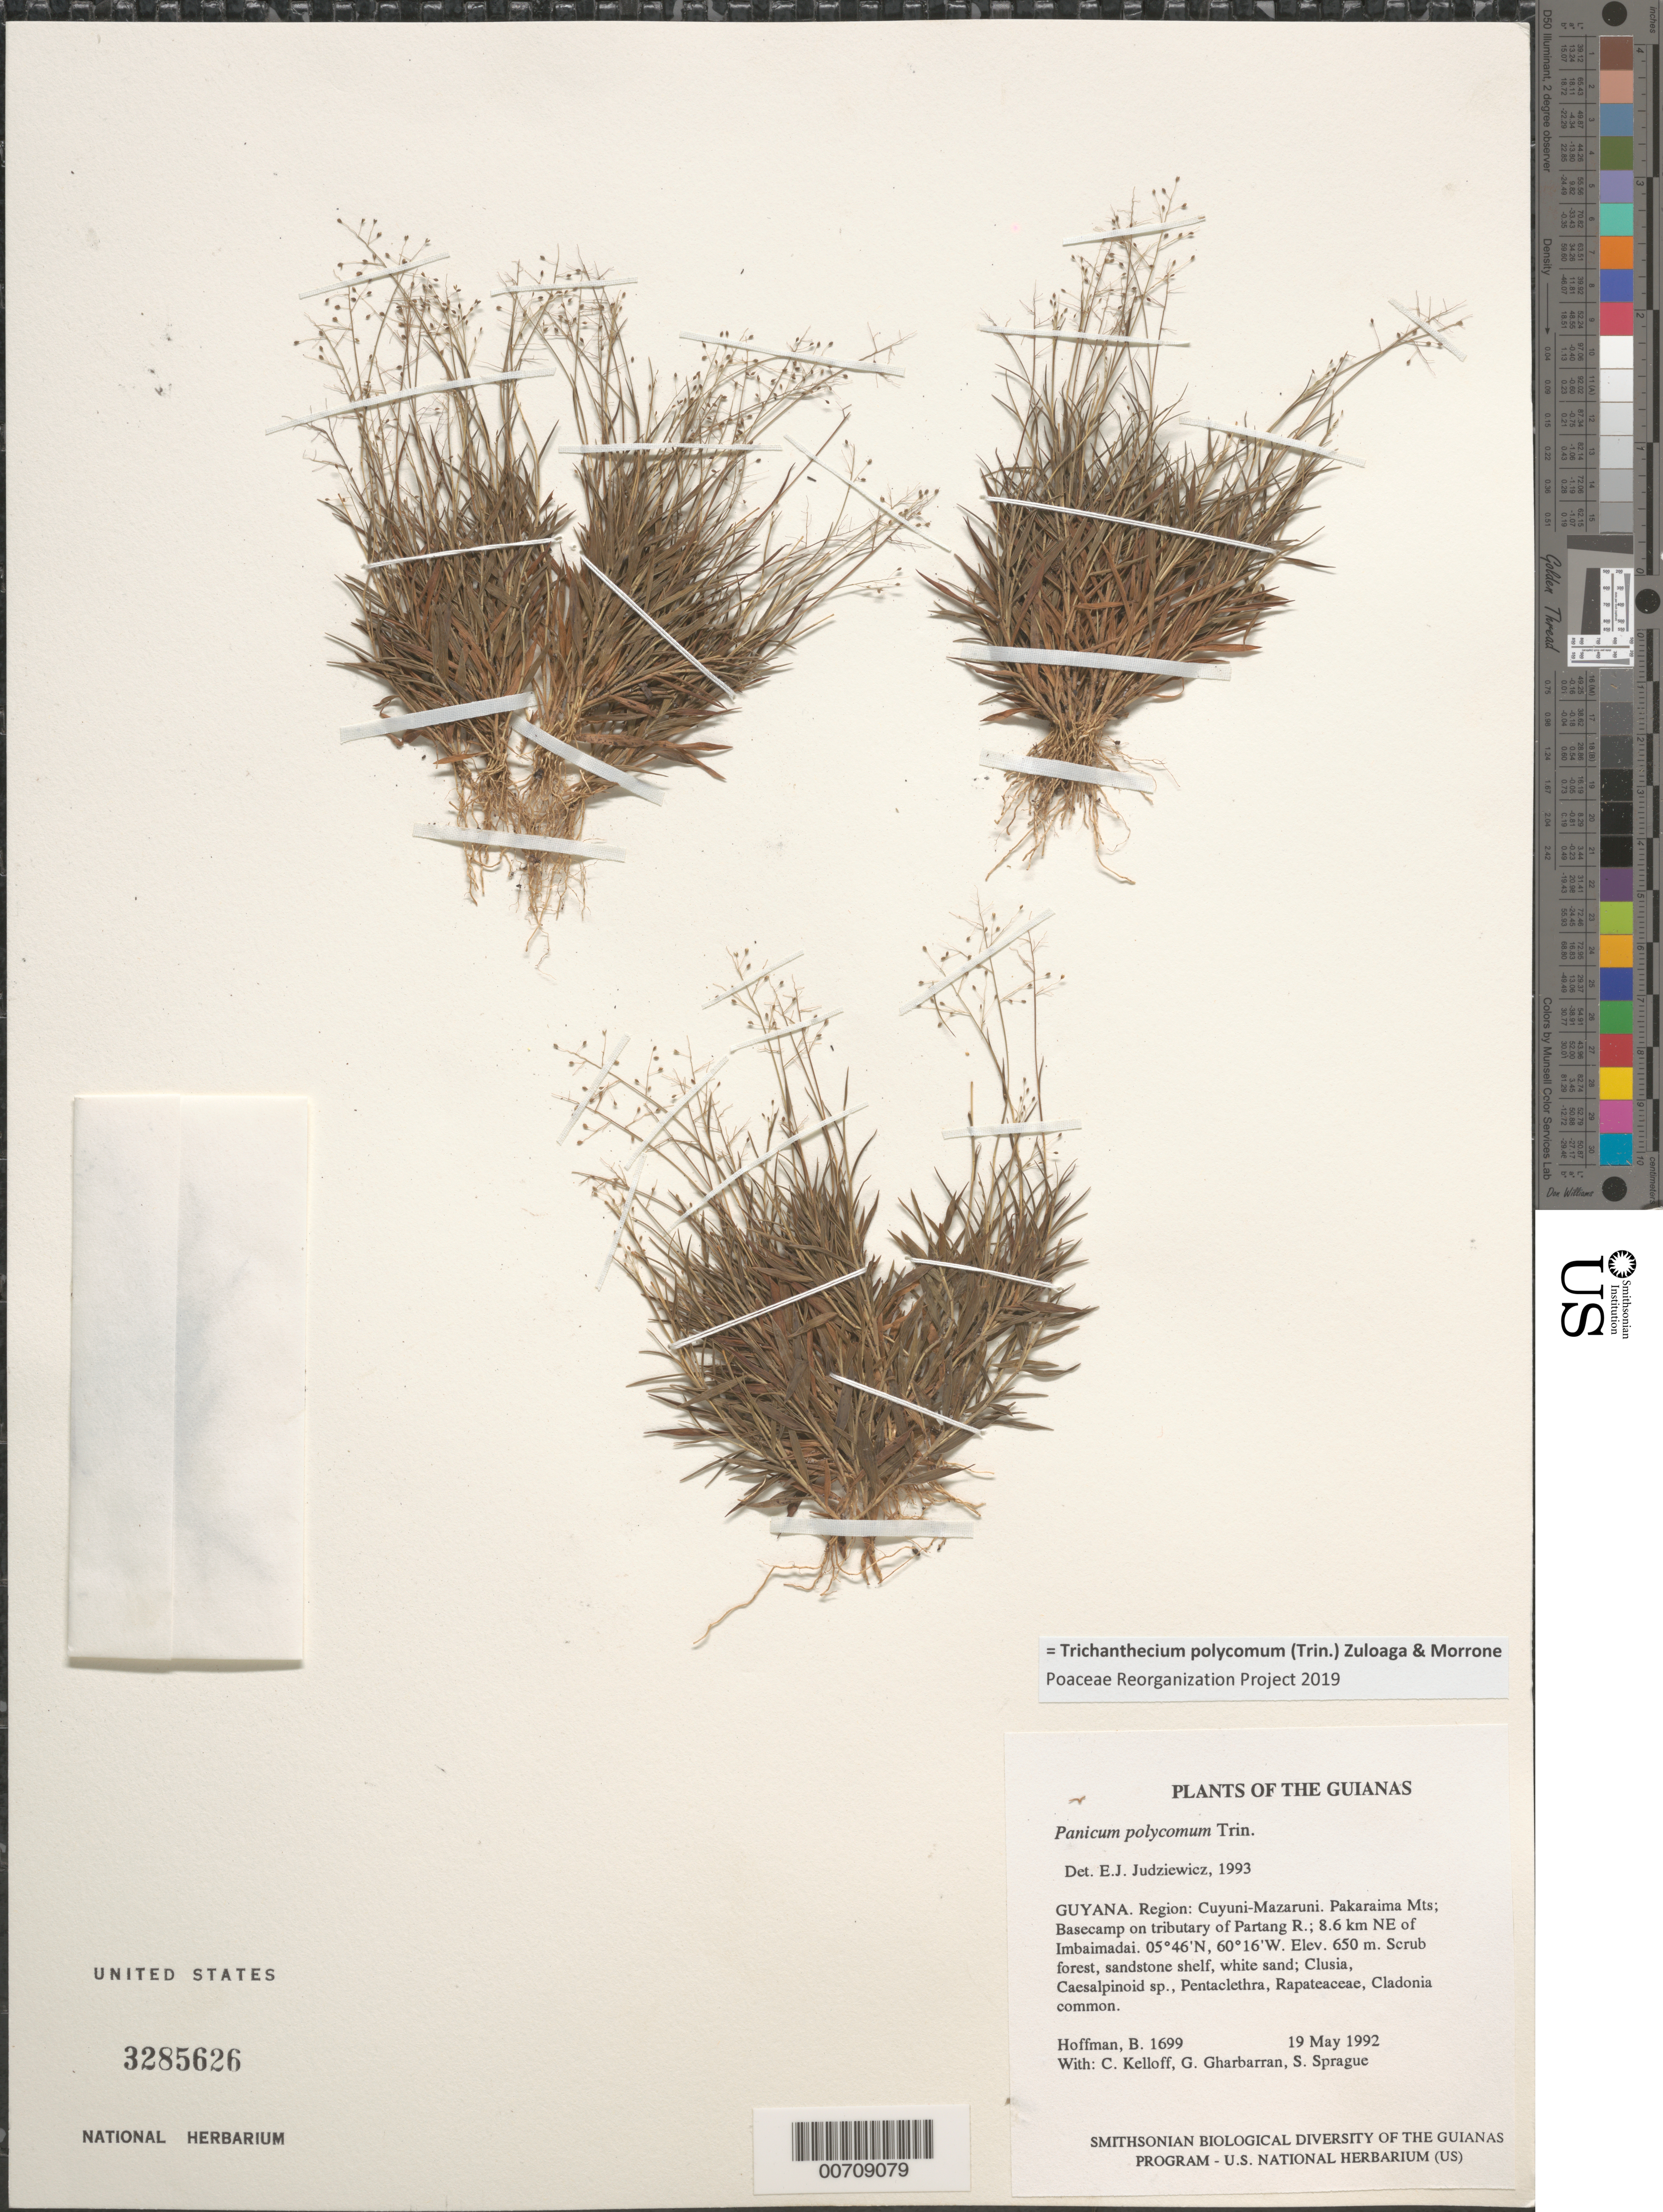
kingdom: Plantae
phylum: Tracheophyta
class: Liliopsida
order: Poales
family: Poaceae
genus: Trichanthecium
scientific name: Trichanthecium polycomum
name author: (Trin.) Zuloaga & Morrone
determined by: Poaceae Reorganization Project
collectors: B. Hoffman, C. L. Kelloff, G. Gharbarran & S. Sprague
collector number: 1699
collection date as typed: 19 May 1992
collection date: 1992-05-19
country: Guyana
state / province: Cuyuni-Mazaruni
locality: Pakaraima Mts; basecamp on tributary of Partang River; 8.6 km NE of Imbaimadai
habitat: Scrub forest, sandstone shelf, white sand; Clusia, Caesalpinoid sp., Pentaclethra, Rapateaceae, Cladonia common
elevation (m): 650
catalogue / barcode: US 3285626